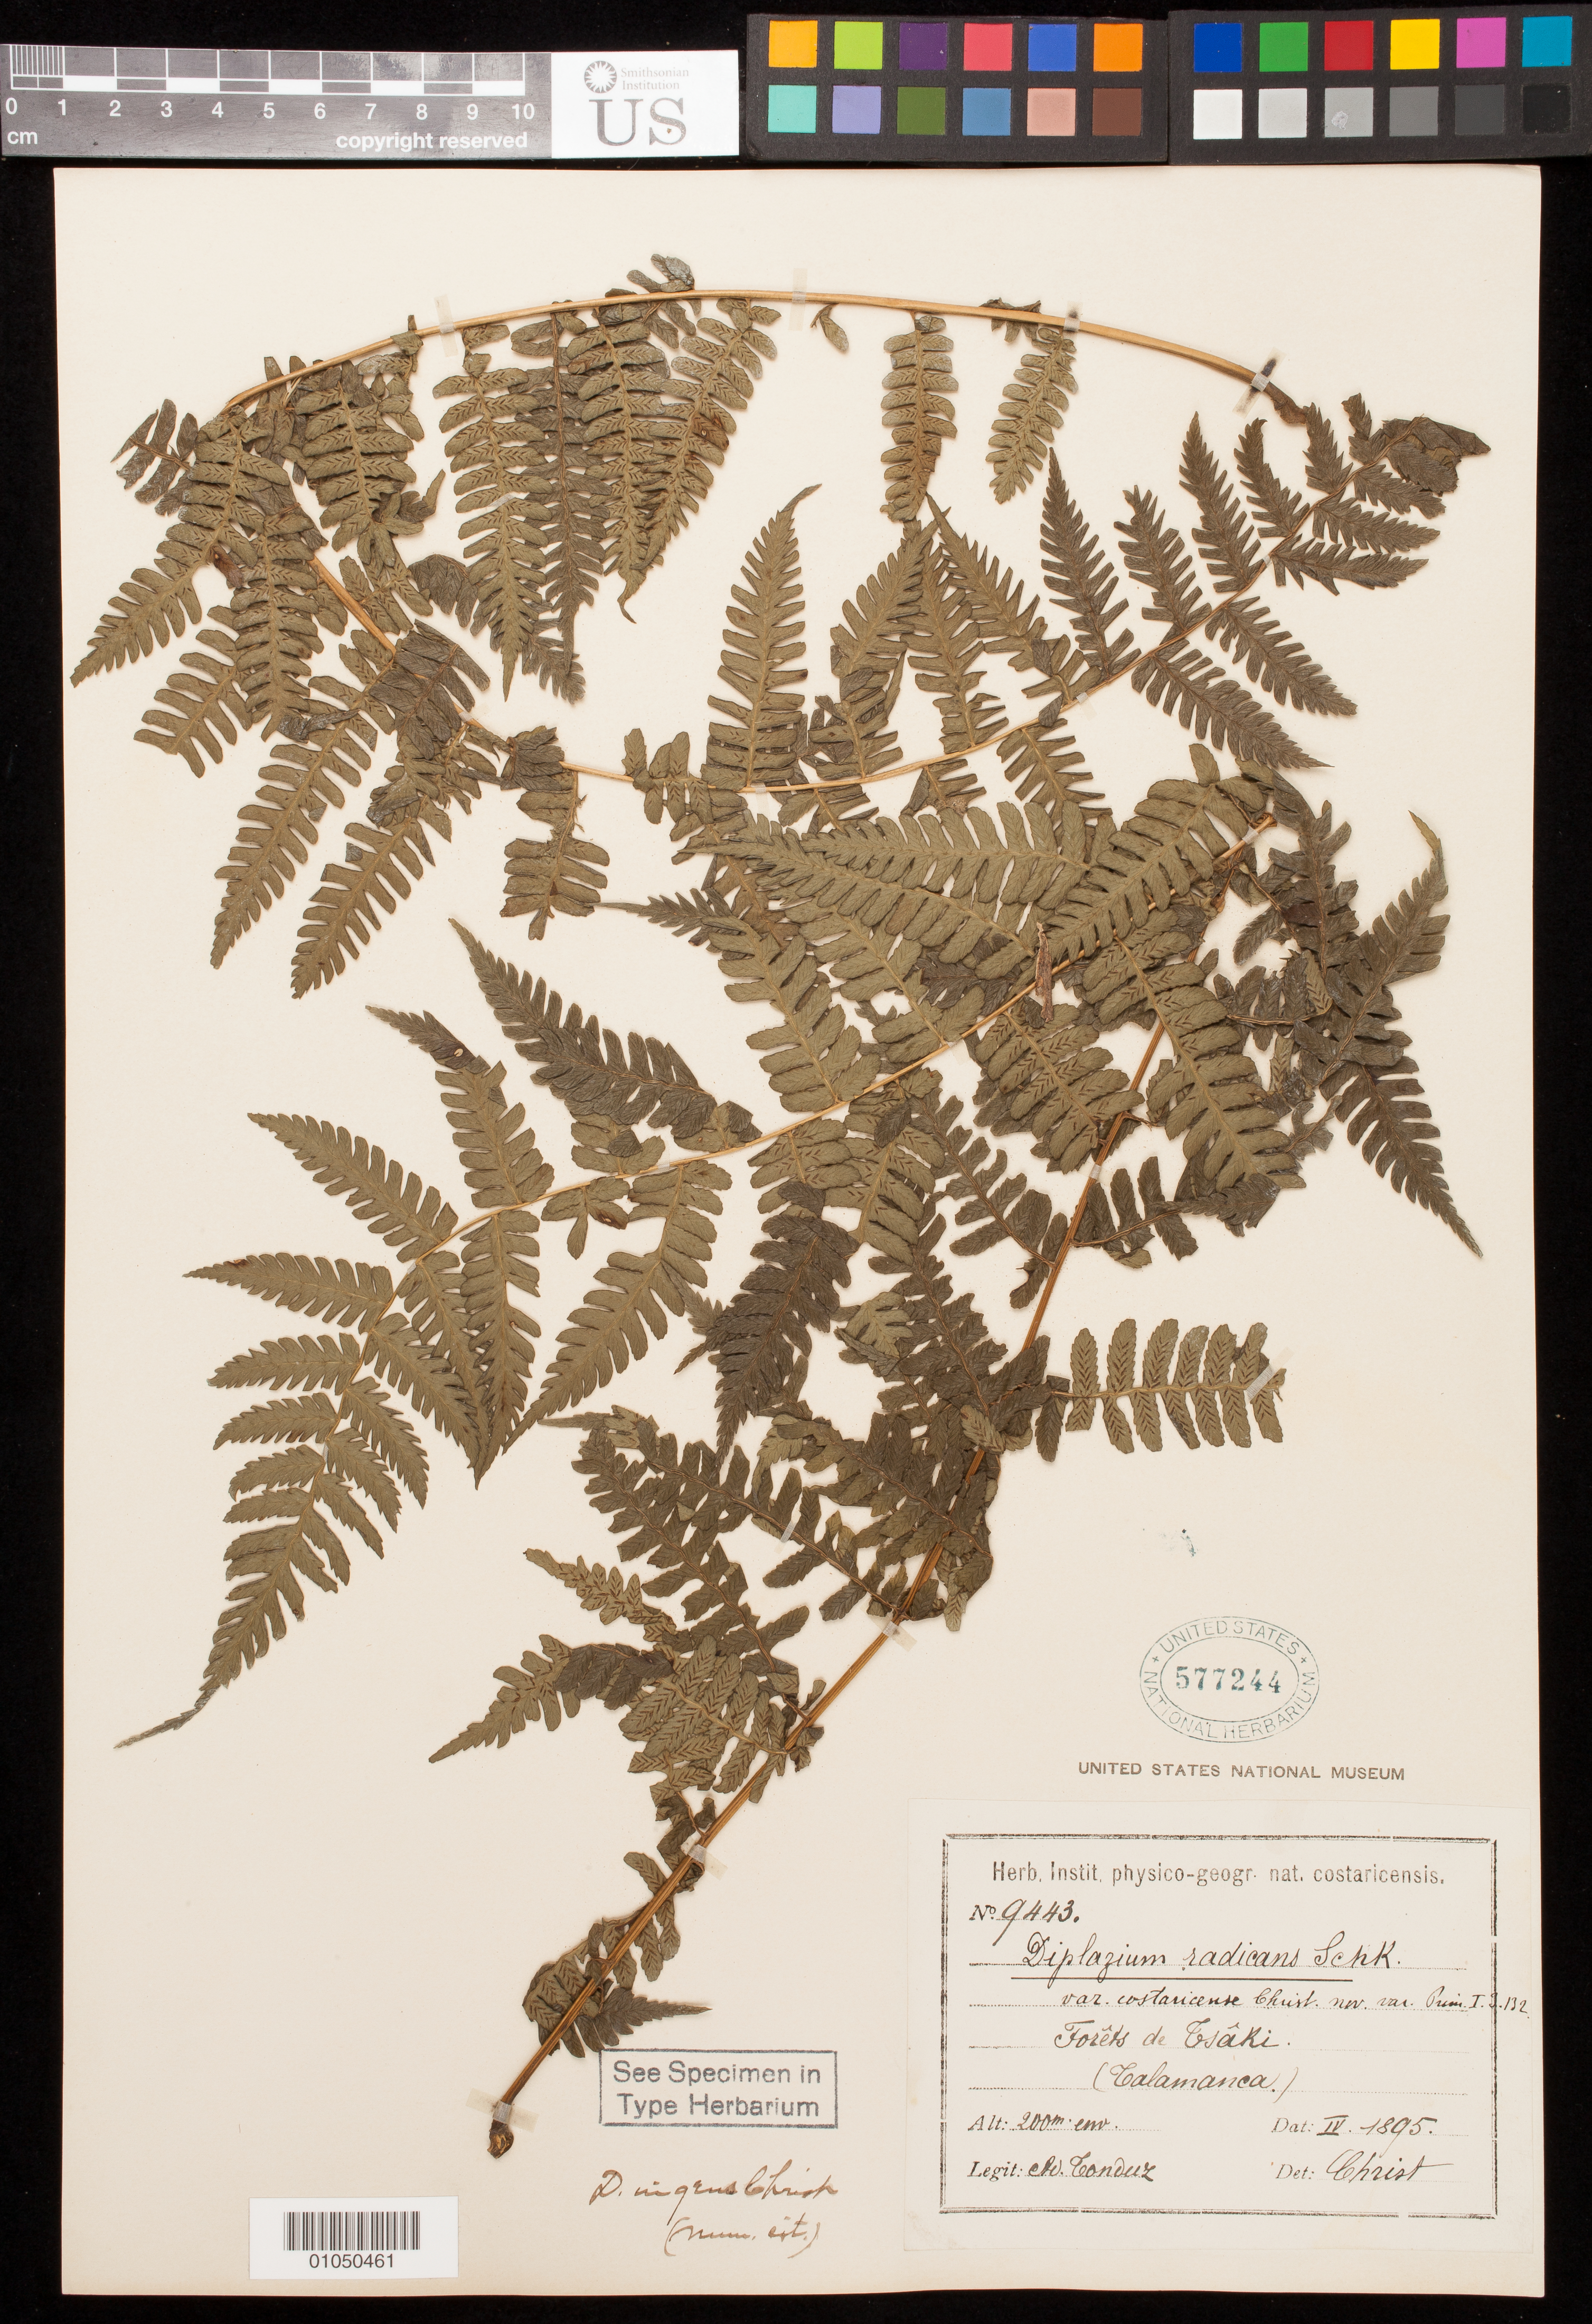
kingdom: Plantae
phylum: Tracheophyta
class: Polypodiopsida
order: Polypodiales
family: Aspleniaceae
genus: Asplenium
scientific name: Asplenium radicans var. costaricense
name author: Christ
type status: Isotype; Isosyntype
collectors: A. Tonduz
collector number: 9443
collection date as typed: Apr 1895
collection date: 1895-04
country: Costa Rica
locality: Talamanca, forets de Tsaki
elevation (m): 200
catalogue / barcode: US 577244